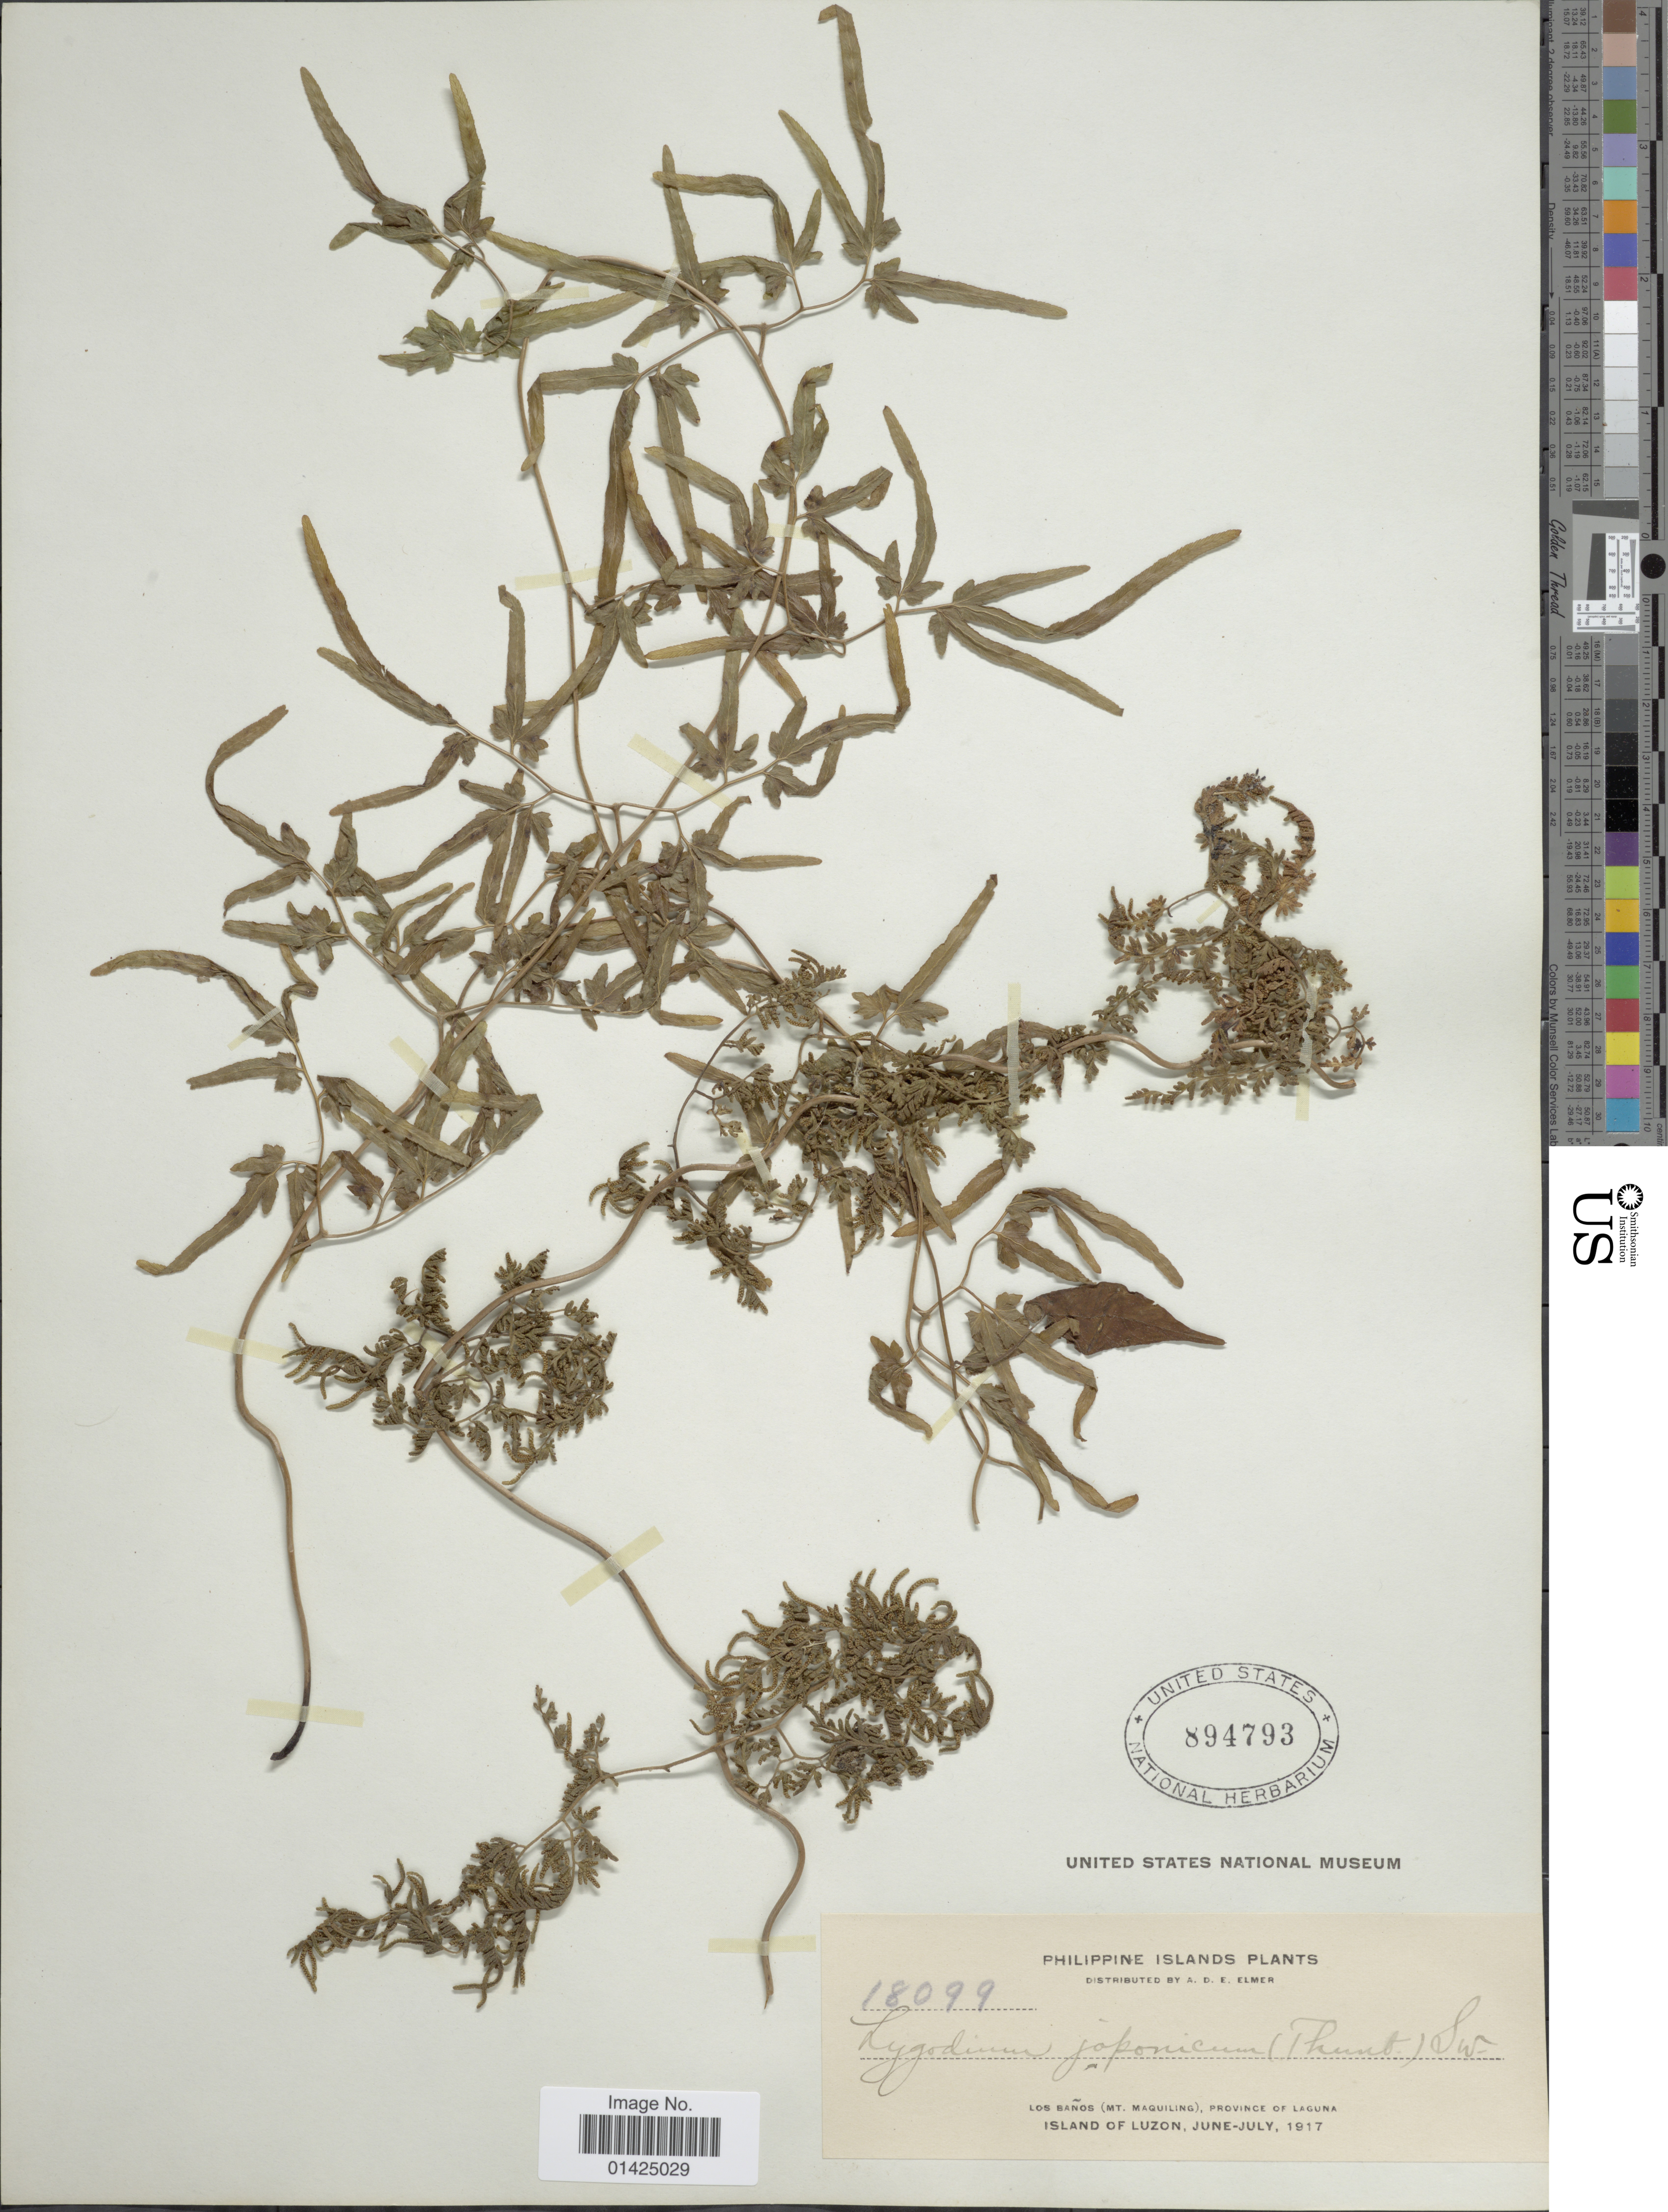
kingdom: Plantae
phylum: Tracheophyta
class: Polypodiopsida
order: Schizaeales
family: Lygodiaceae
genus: Lygodium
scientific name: Lygodium japonicum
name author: (Thunb.) Sw.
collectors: A. D. E. Elmer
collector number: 18099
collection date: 1917-06/1917-07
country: Philippines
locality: Los Baños (Mt. maquiling), Province of Laguna, Island of Luzon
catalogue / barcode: US 894793